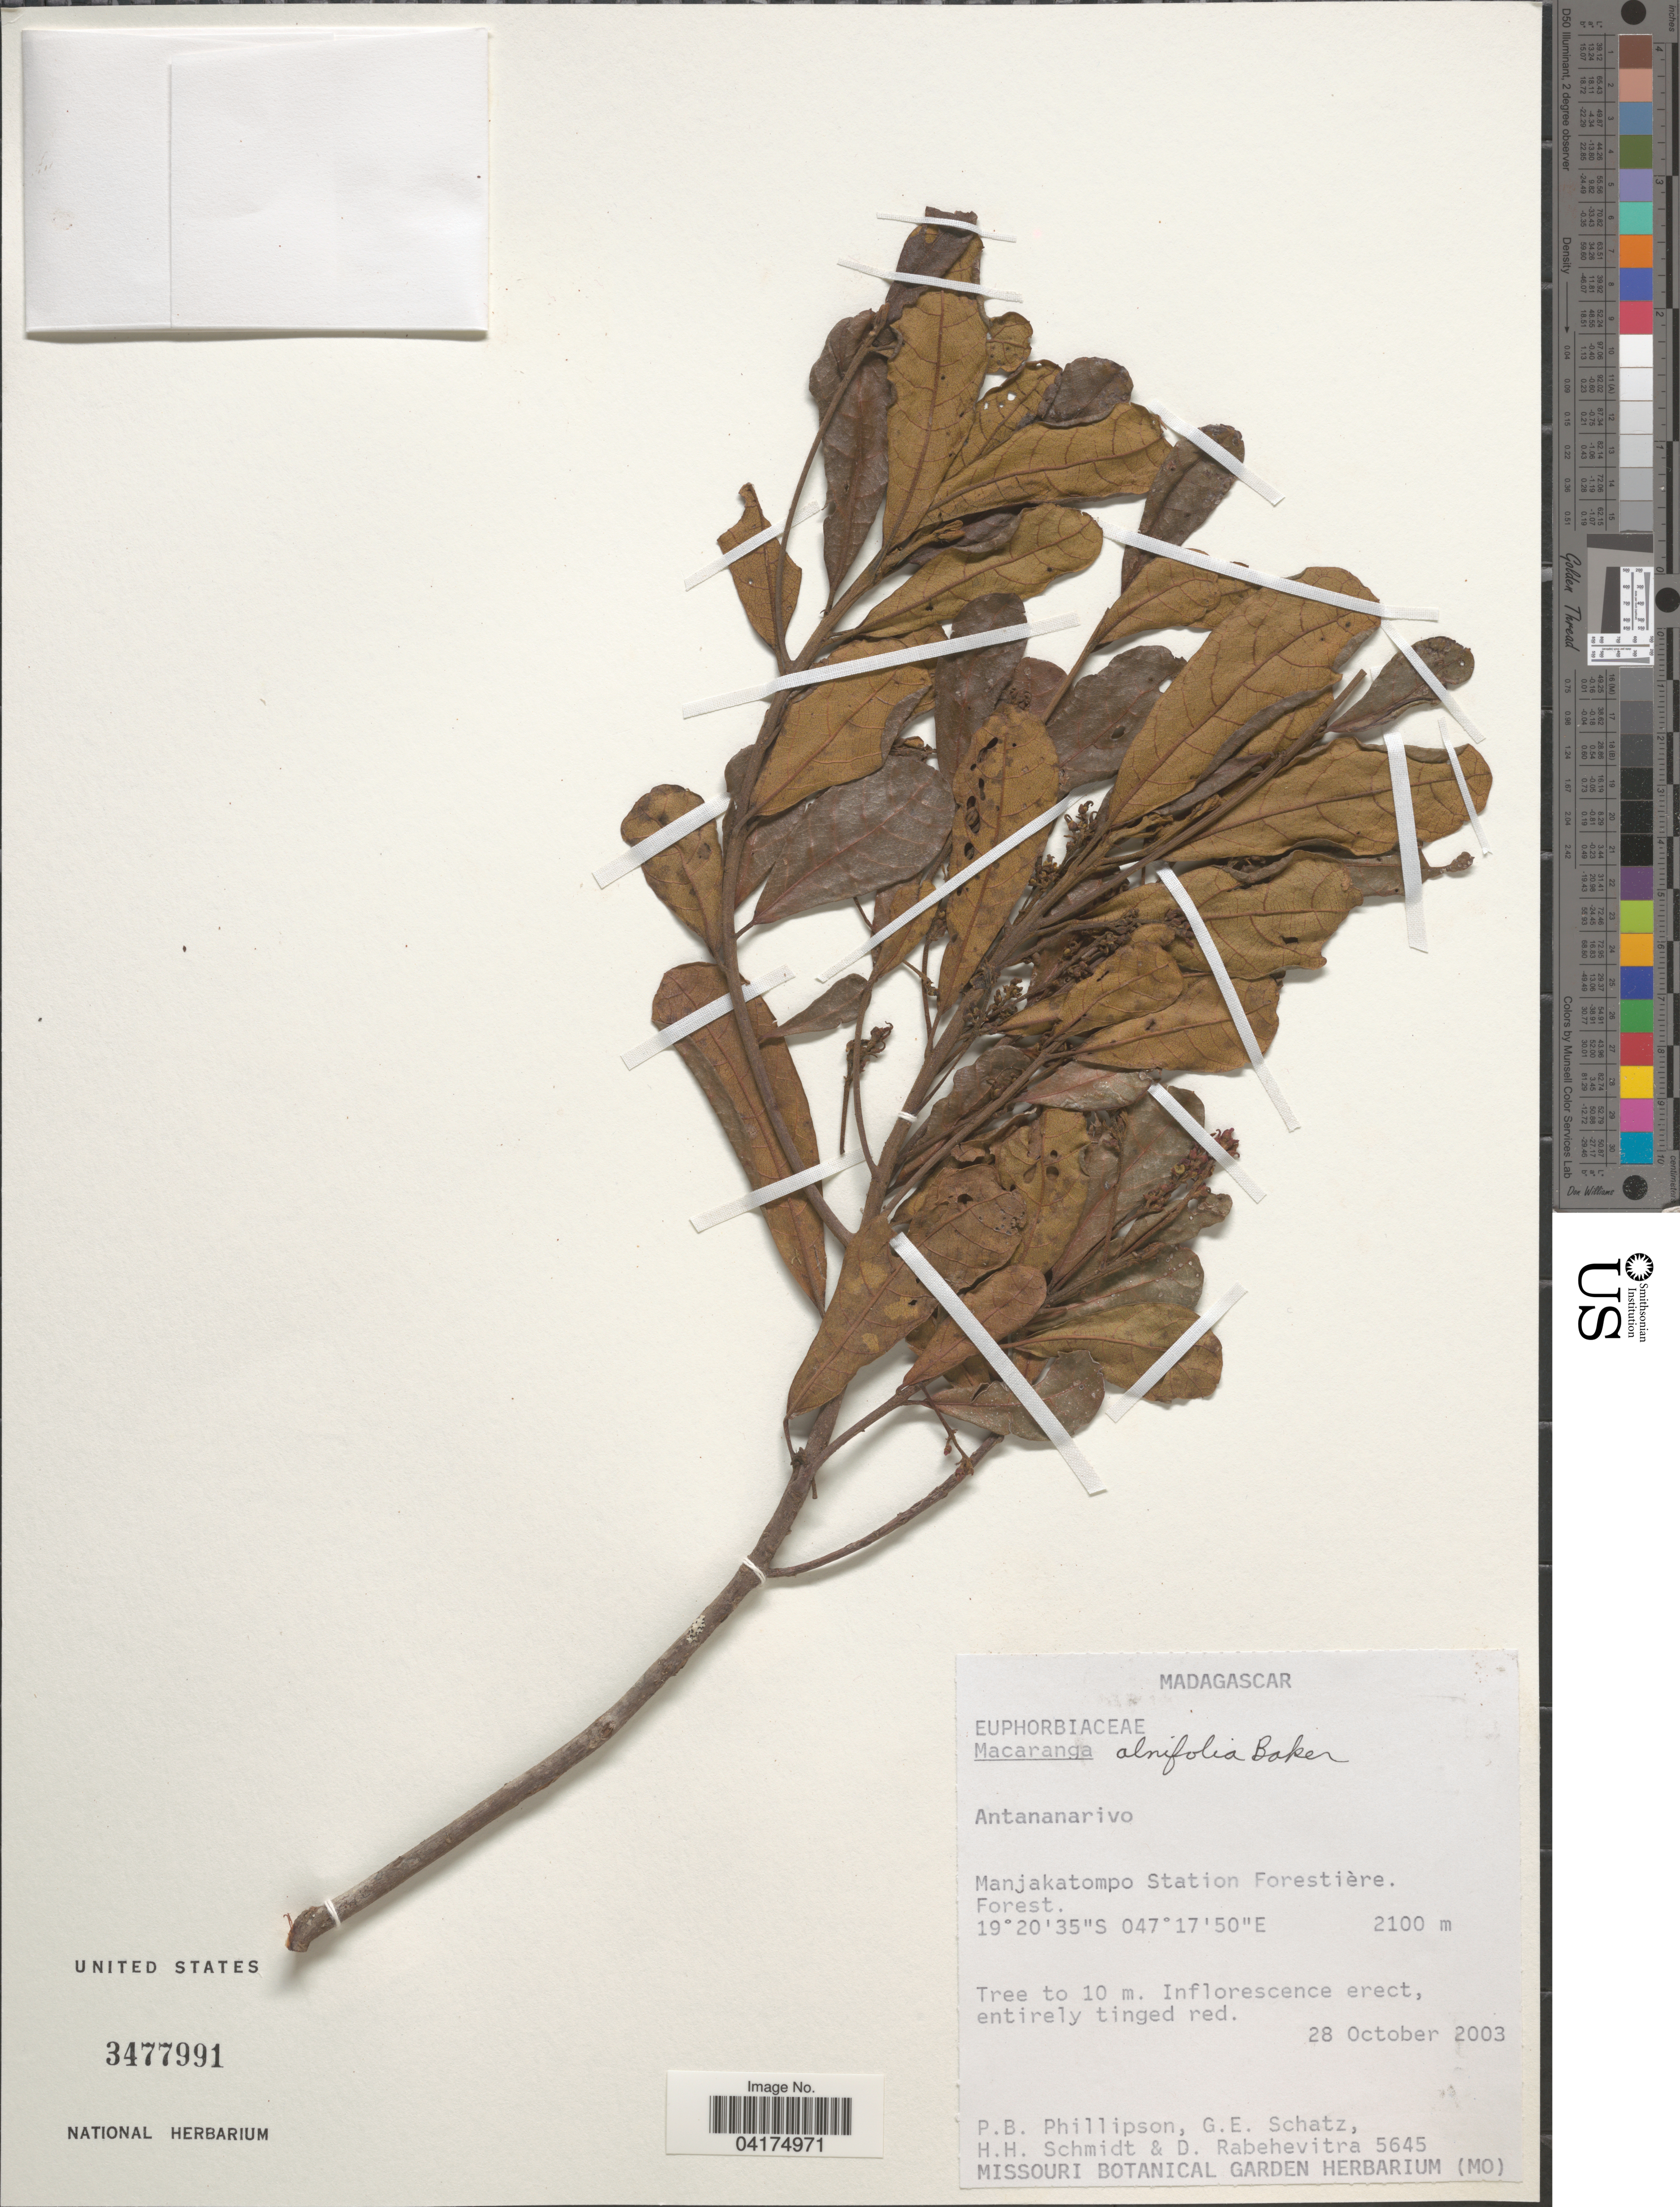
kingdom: Plantae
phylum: Tracheophyta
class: Magnoliopsida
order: Malpighiales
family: Euphorbiaceae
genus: Macaranga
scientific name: Macaranga alnifolia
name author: Baker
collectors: P. B. Phillipson, G. Schatz, H. H. Schmidt & D. Rabehevitra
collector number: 5645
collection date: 2003-10-28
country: Madagascar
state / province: Vakinankaratra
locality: Manjakatompo Station Forestière, Forést.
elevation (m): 2100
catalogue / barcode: US 3477991